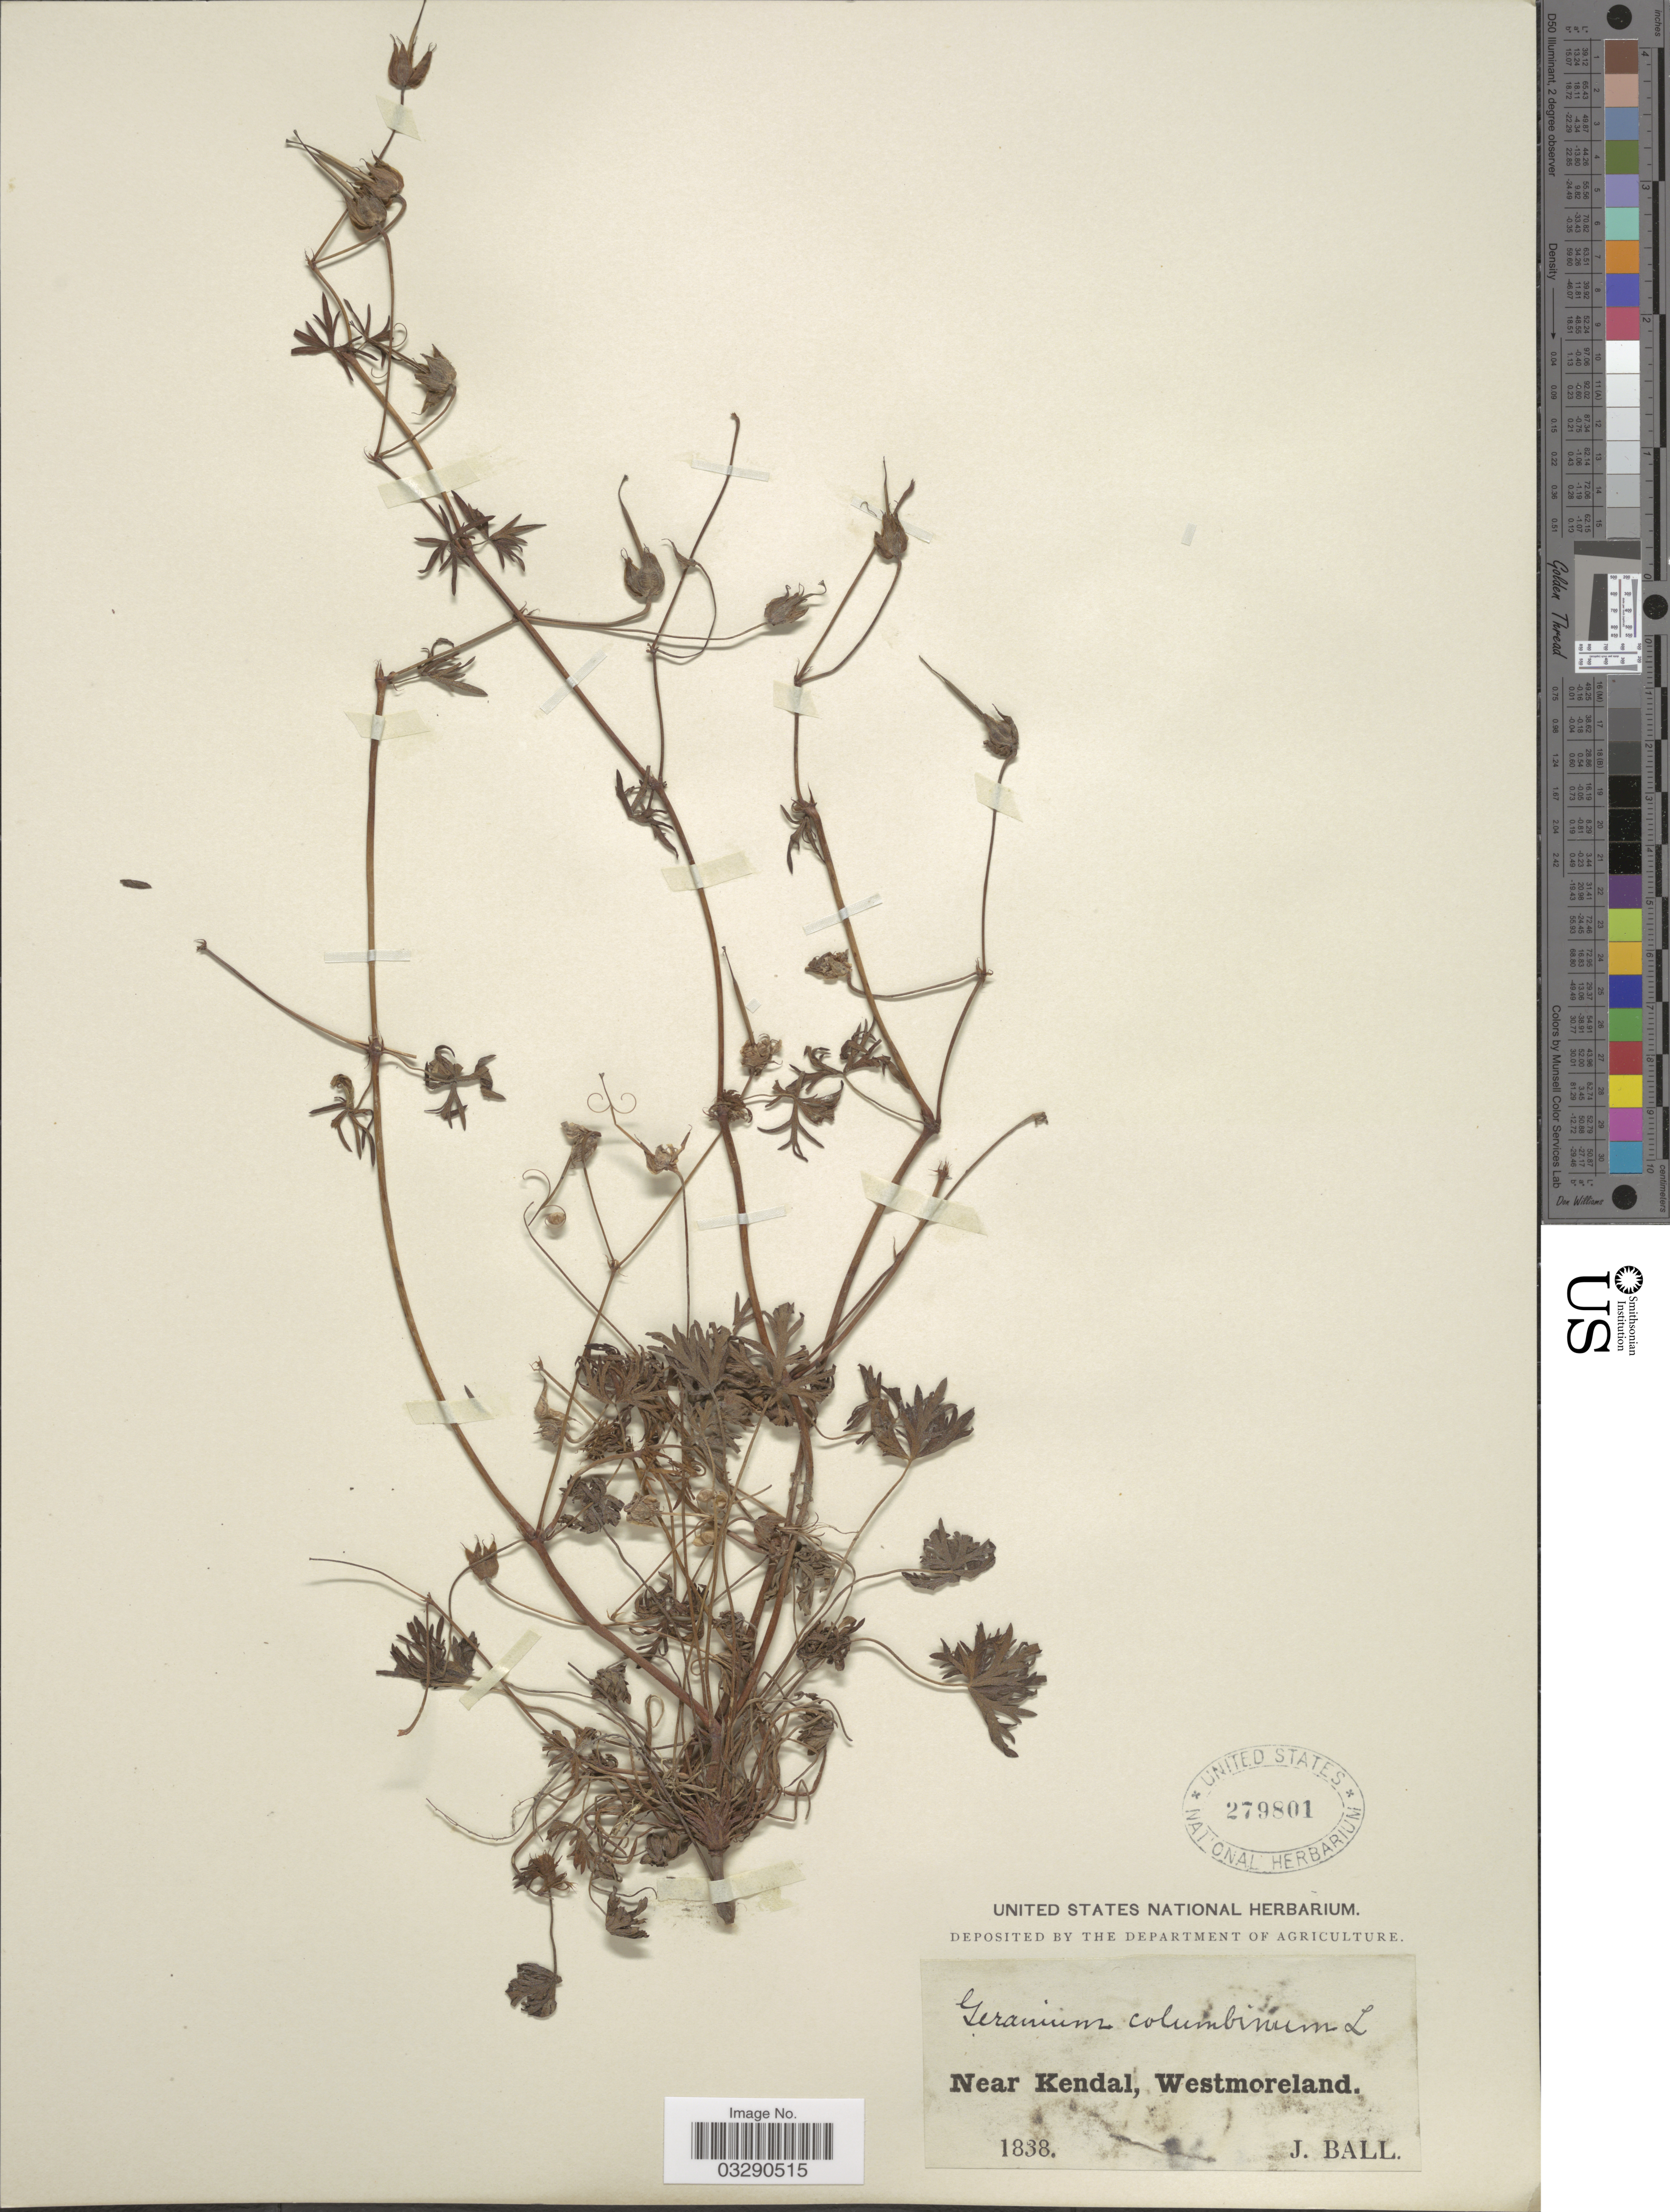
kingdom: Plantae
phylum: Tracheophyta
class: Magnoliopsida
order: Geraniales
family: Geraniaceae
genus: Geranium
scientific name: Geranium columbinum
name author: L.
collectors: J. Ball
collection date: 1838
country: United Kingdom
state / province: England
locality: Near Kendal, Westmoreland.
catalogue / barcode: US 279801